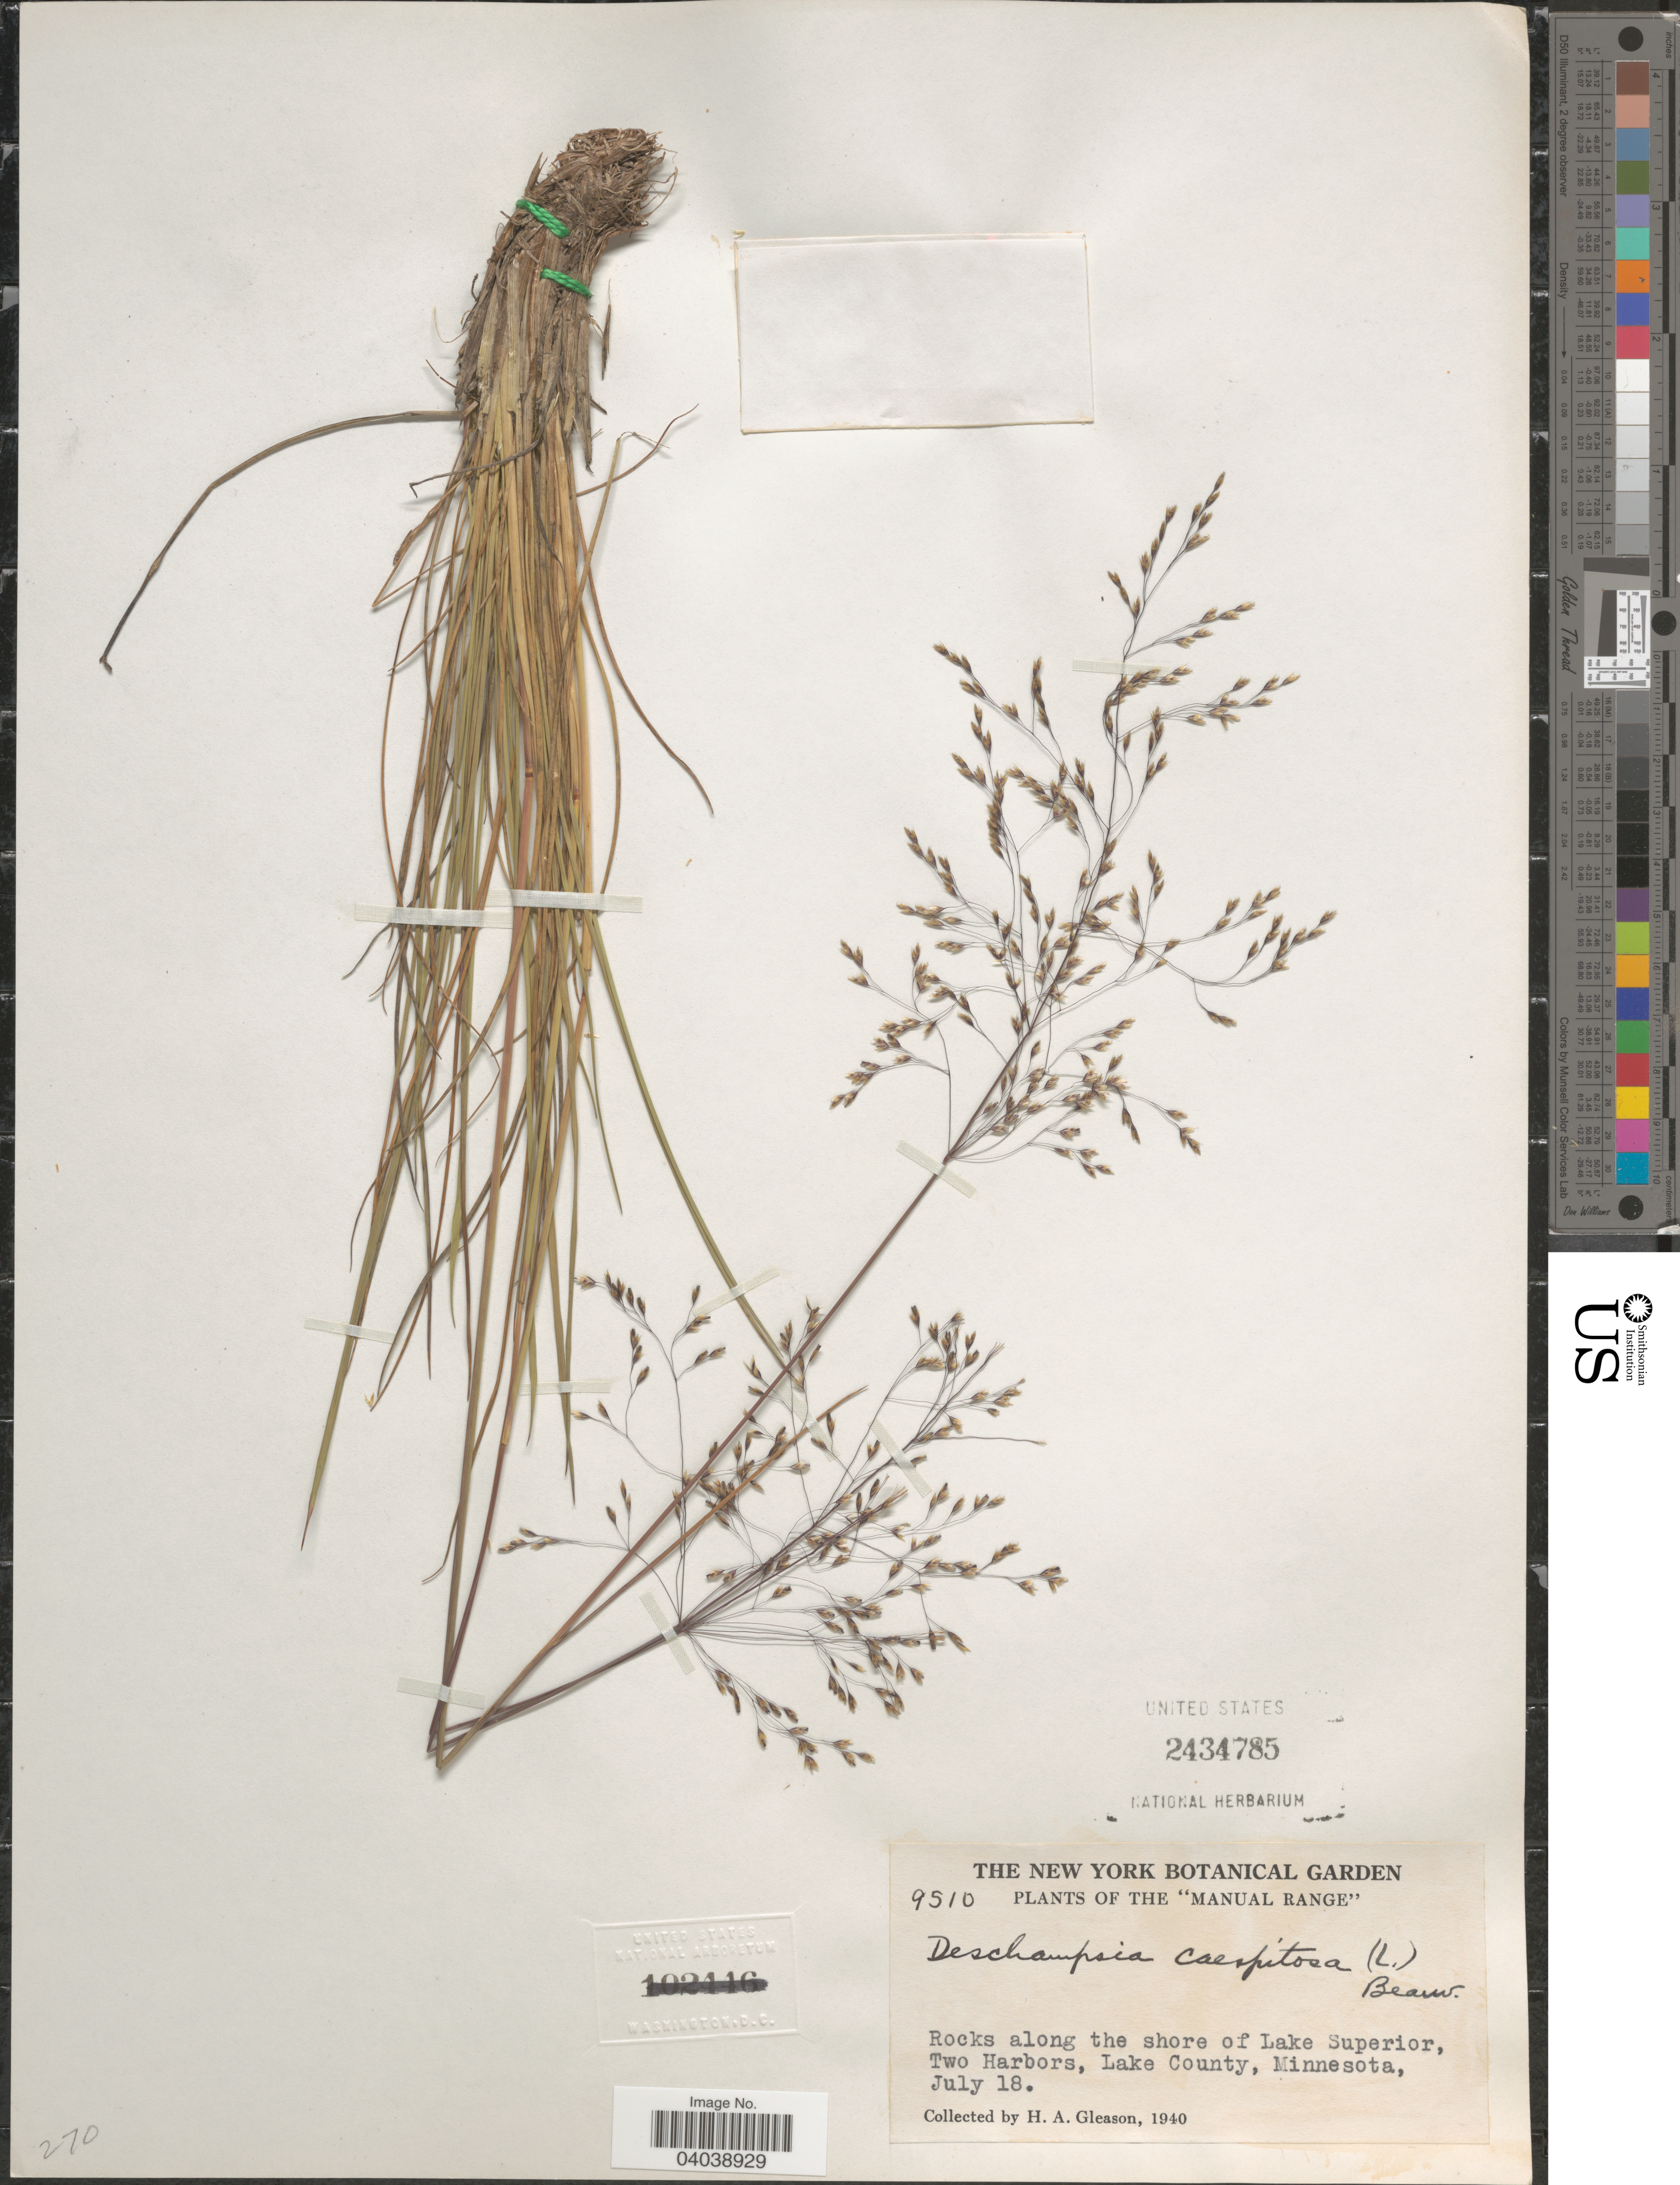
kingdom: Plantae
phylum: Tracheophyta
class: Liliopsida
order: Poales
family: Poaceae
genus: Deschampsia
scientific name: Deschampsia cespitosa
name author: (L.) P. Beauv.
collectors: H. A. Gleason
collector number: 9510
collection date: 1940-07-18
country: United States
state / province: Minnesota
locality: Manual Range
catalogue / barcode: US 2434785